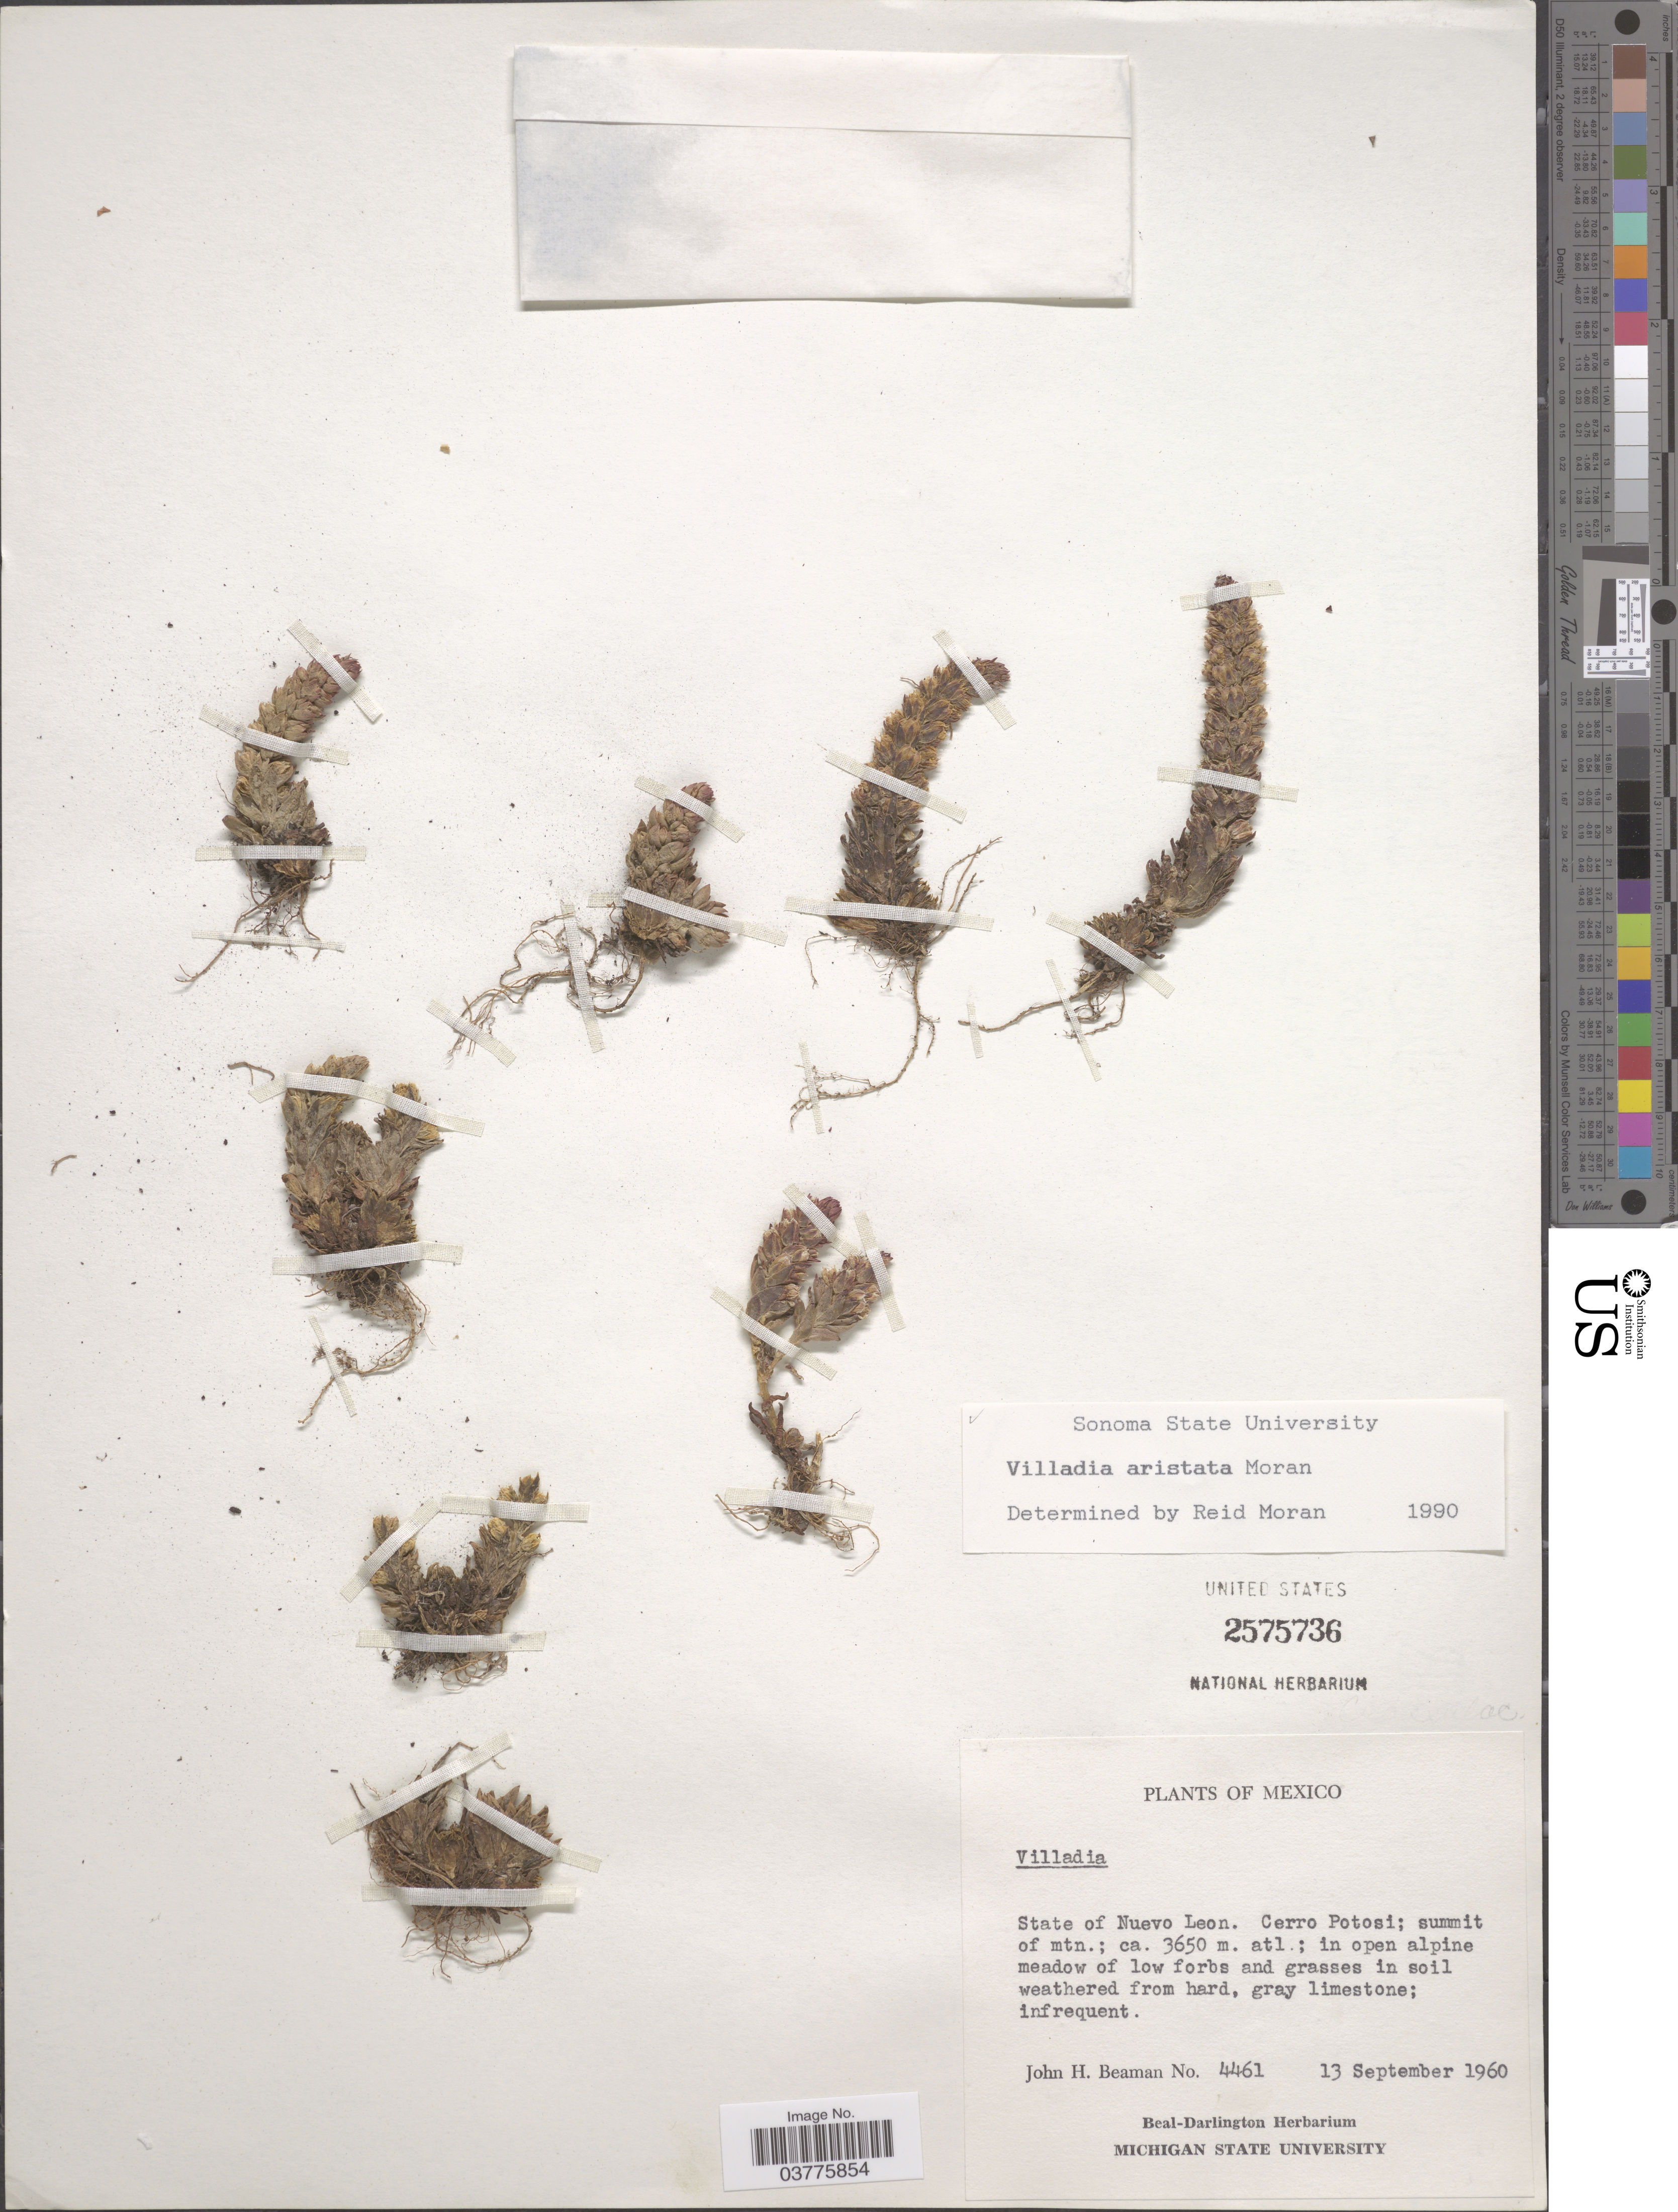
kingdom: Plantae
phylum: Tracheophyta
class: Magnoliopsida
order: Saxifragales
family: Crassulaceae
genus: Villadia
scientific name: Villadia aristata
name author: Moran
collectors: J. H. Beaman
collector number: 4461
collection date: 1960-09-13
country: Mexico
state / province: Nuevo León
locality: Cerro Potosi; summit of mtn.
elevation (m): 3650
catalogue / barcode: US 2575736